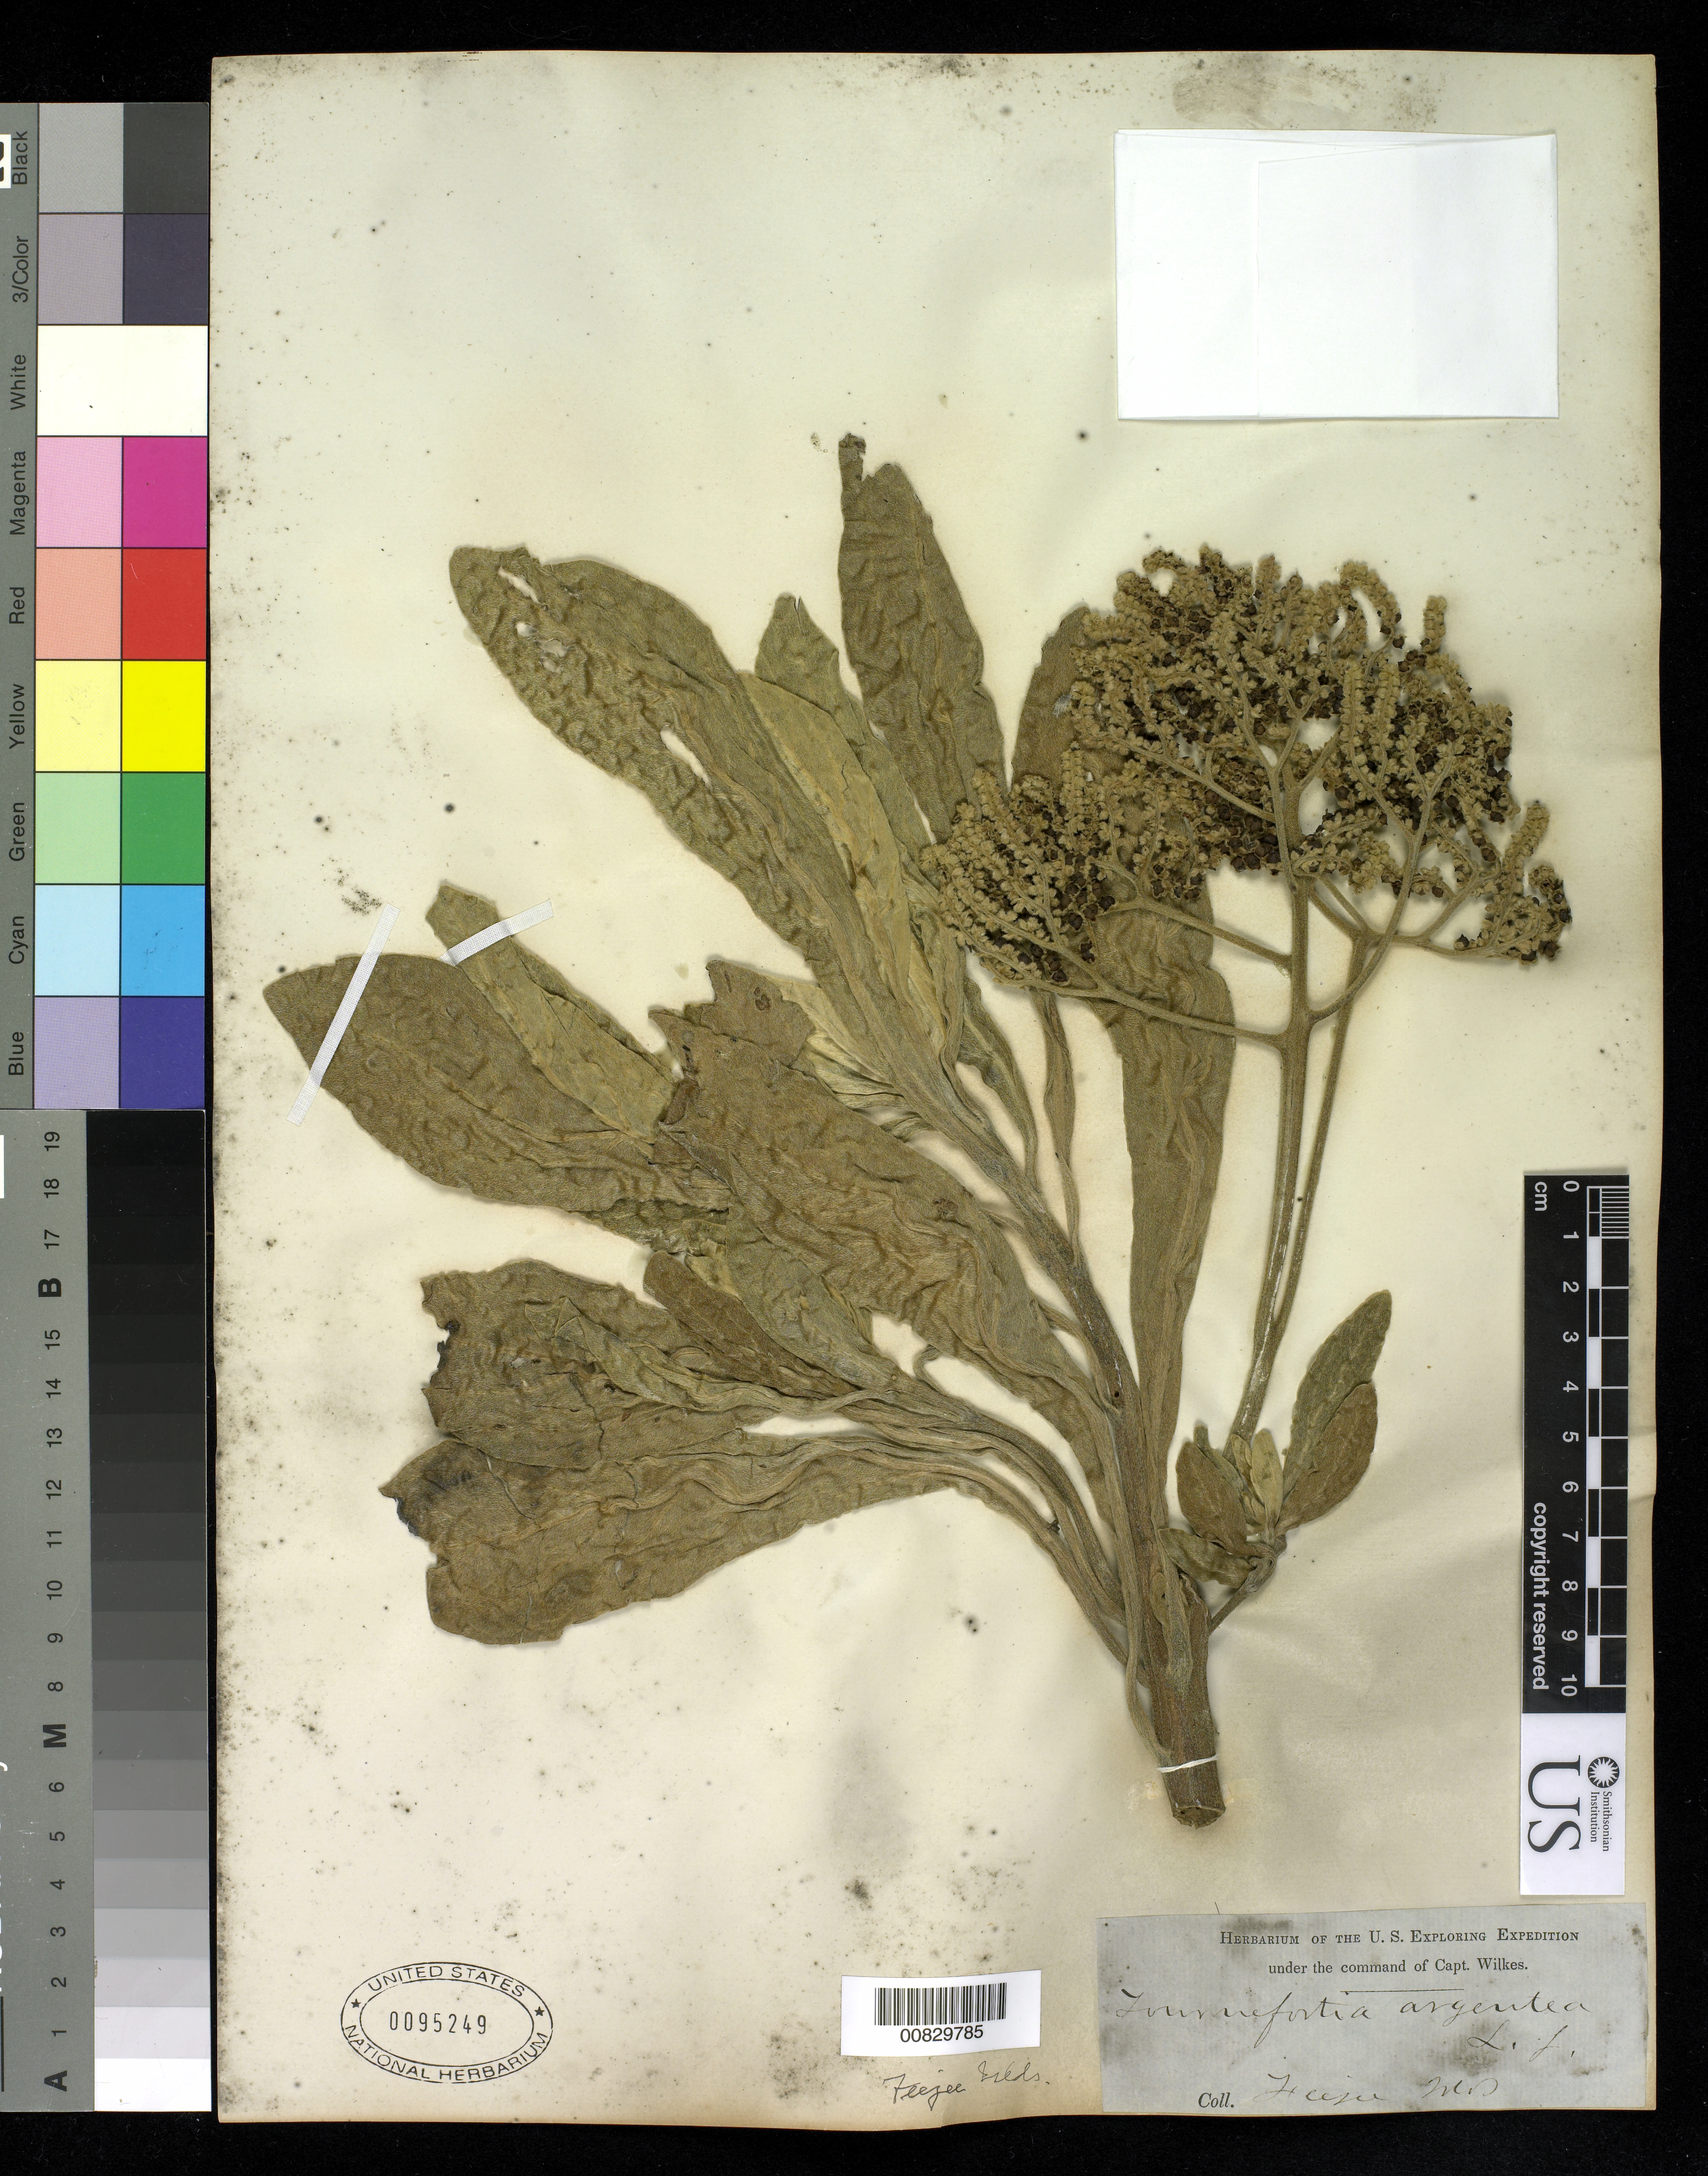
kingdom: Plantae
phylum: Tracheophyta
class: Magnoliopsida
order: Boraginales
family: Heliotropiaceae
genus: Heliotropium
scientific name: Heliotropium arboreum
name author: (Blanco) Mabberley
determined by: Wagner, W. L., (BOT), Smithsonian Institution - National Museum of Natural History (UNITED STATES)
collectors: Wilkes Explor. Exped.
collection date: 1838/1842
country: Fiji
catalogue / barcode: US 95249